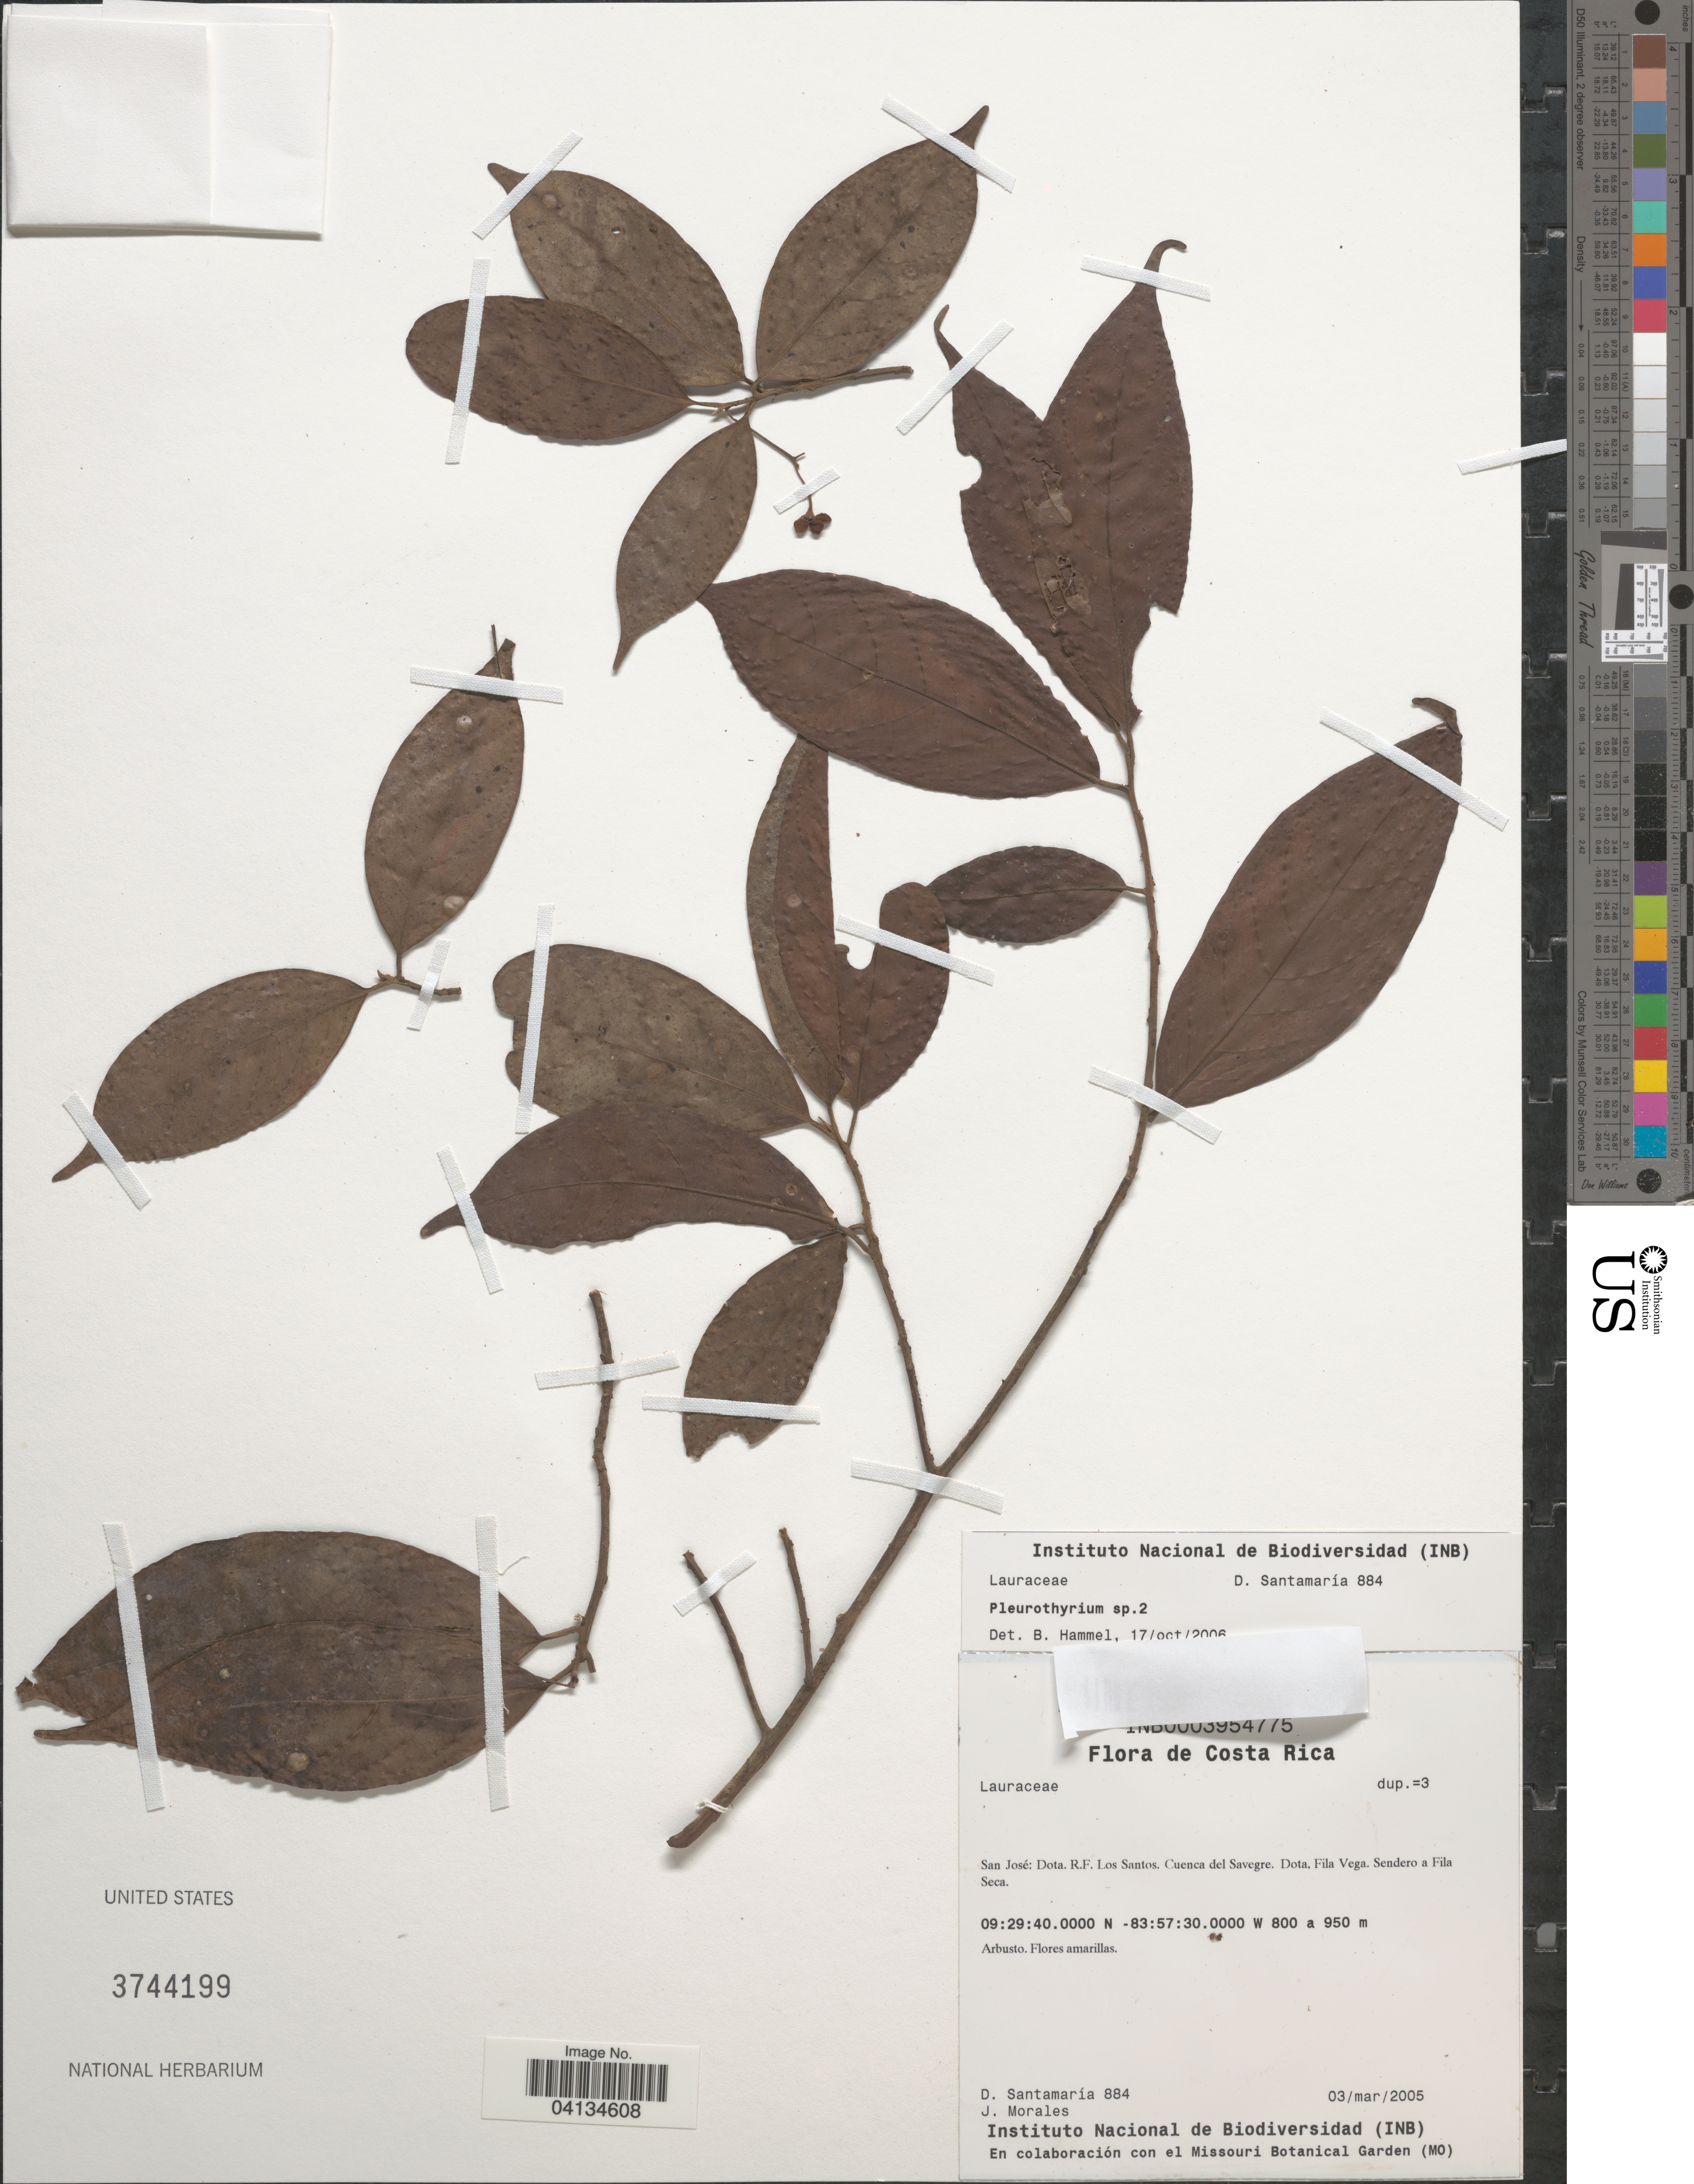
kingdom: Plantae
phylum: Tracheophyta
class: Magnoliopsida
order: Laurales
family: Lauraceae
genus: Pleurothyrium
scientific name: Pleurothyrium sp.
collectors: D. Santamaria & J. Morales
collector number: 884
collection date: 2005-03-03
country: Costa Rica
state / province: San José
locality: Dota. R.F. Los Santos. Cuenca del Savegre. Dota, Fila Vega. Sendero a Fila Seca.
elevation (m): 800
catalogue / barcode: US 3744199